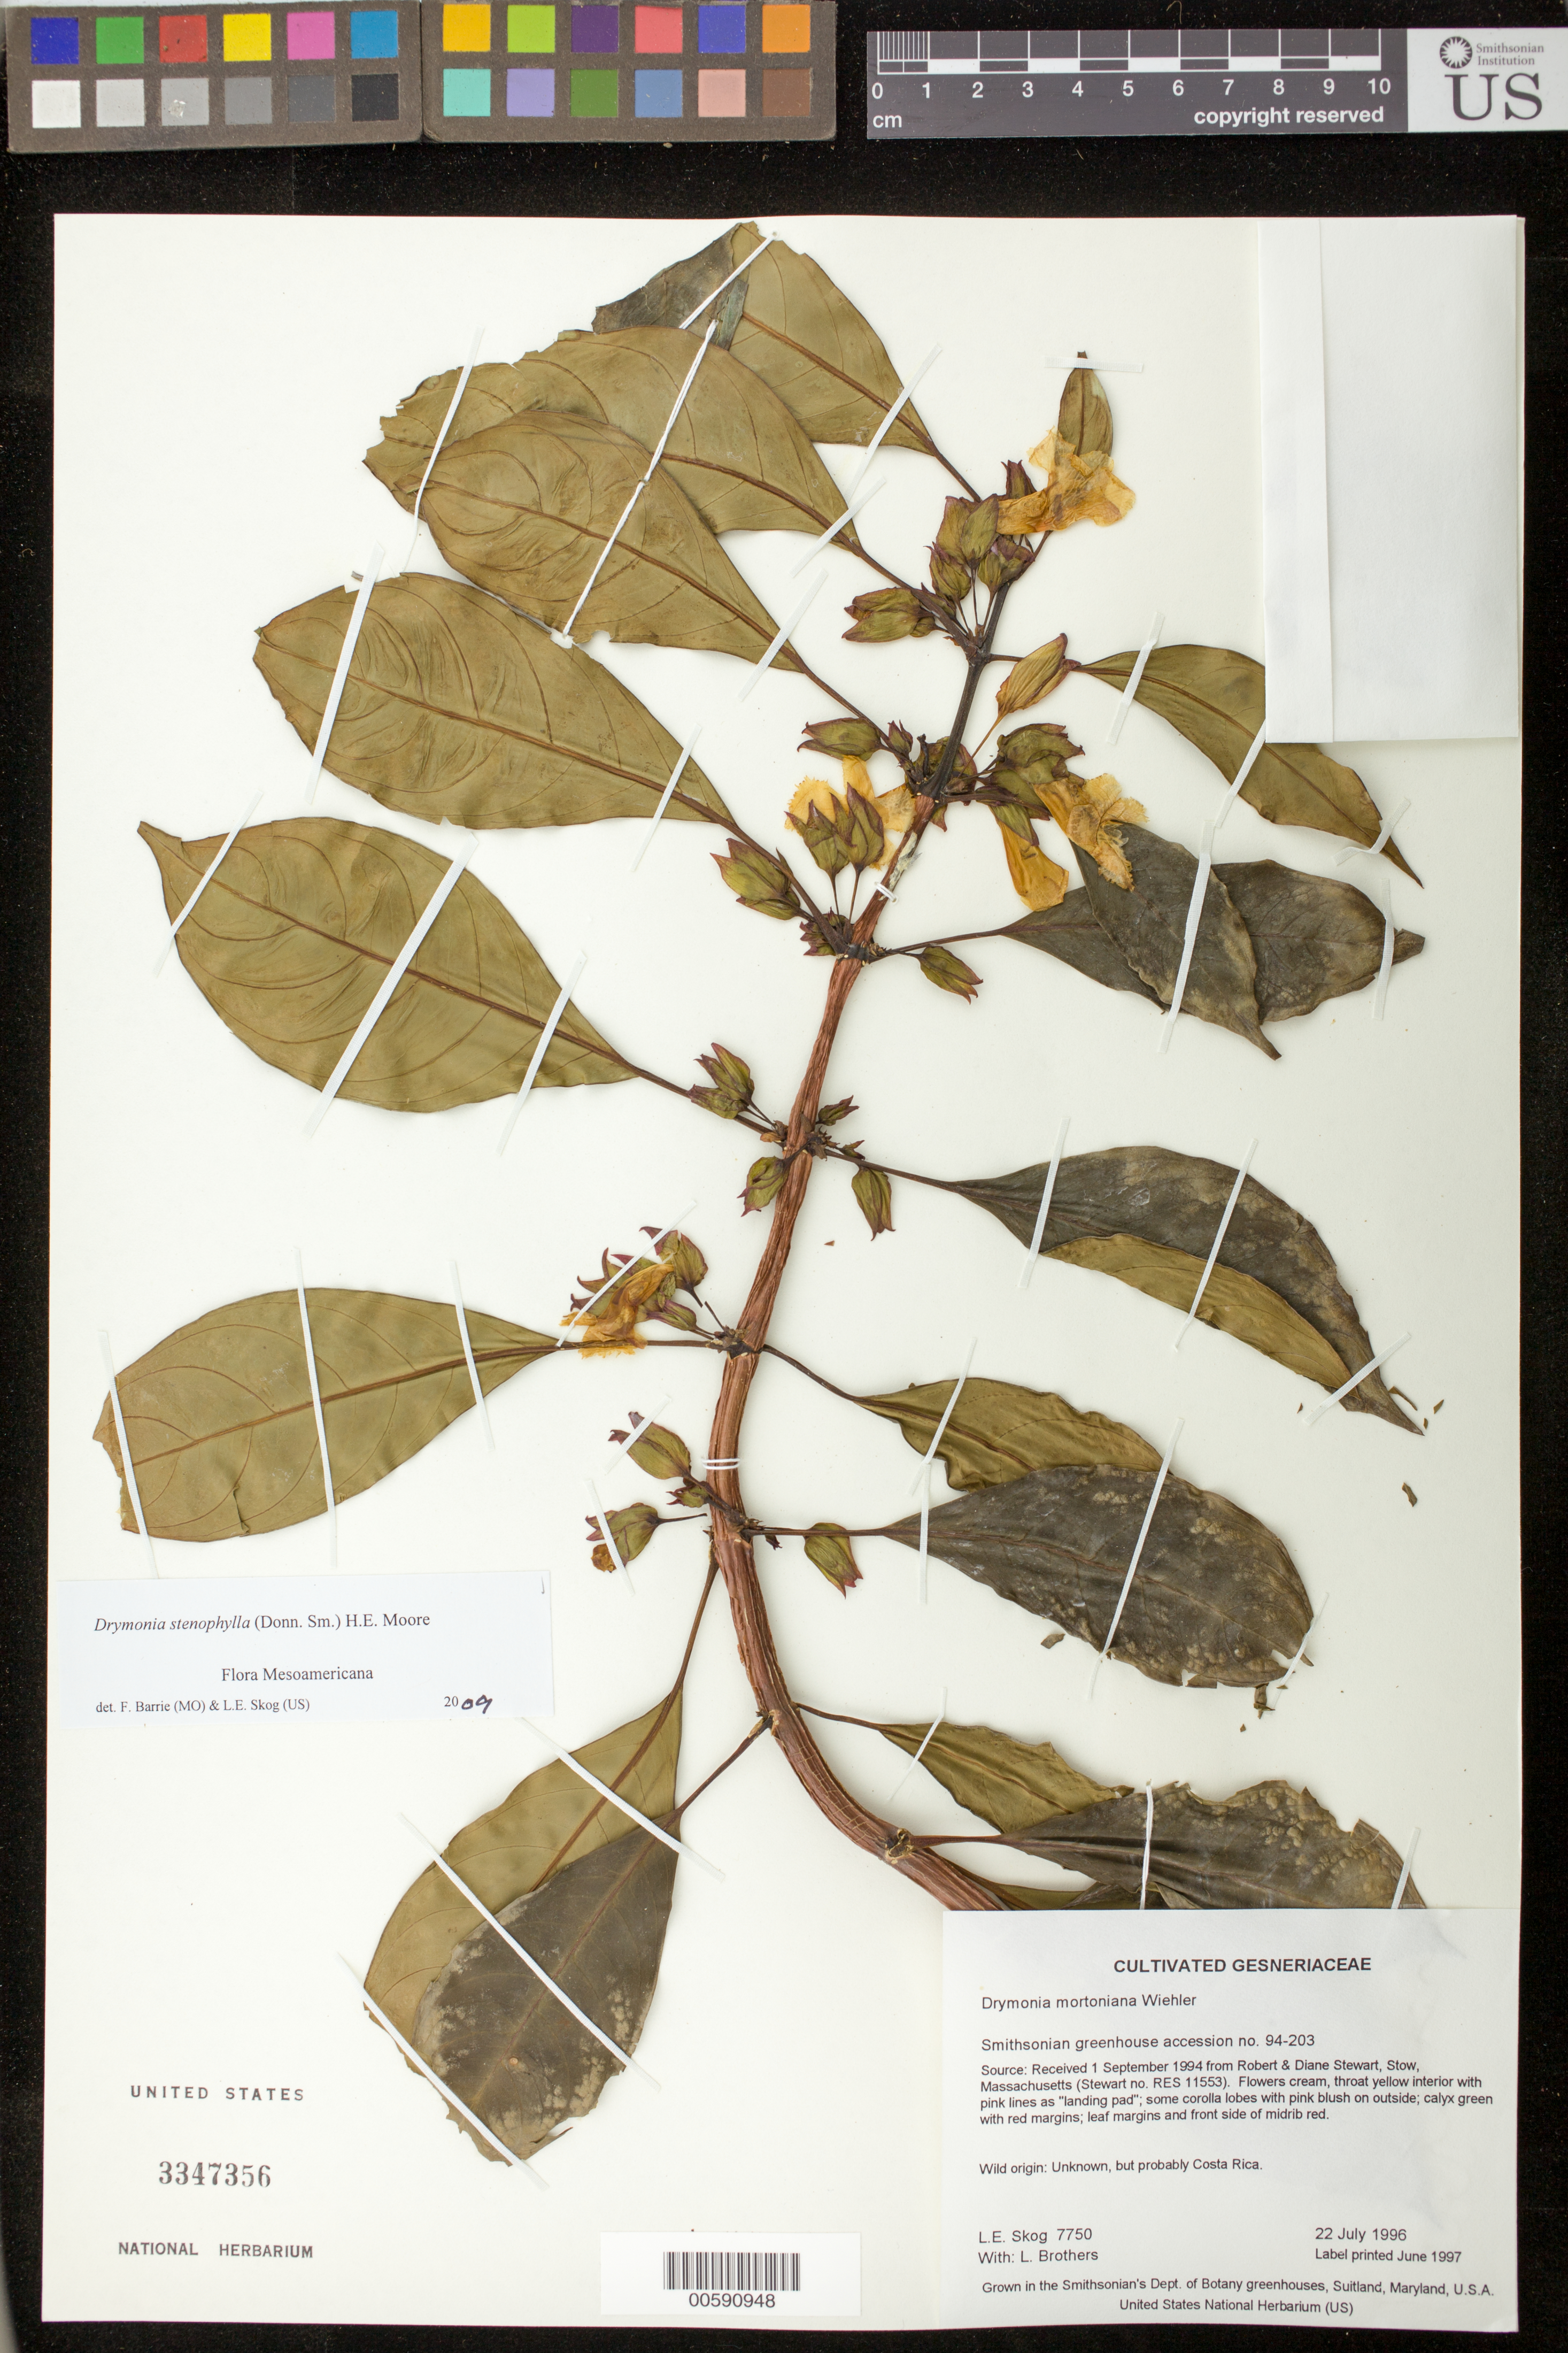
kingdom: Plantae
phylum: Tracheophyta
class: Magnoliopsida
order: Lamiales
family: Gesneriaceae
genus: Drymonia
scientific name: Drymonia stenophylla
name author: (Donn. Sm.) H.E. Moore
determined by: Barrie, F. R.; Skog, Laurence E.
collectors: L. E. Skog & L. Brothers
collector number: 7750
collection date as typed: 22 Jul 1996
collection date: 1996-07-22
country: United States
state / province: Maryland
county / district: Prince George's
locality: Grown in the Smithsonian's Dept. of Botany greenhouses, Suitland, Maryland, U.S.A. [orig. Costa Rica?]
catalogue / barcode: US 3347356